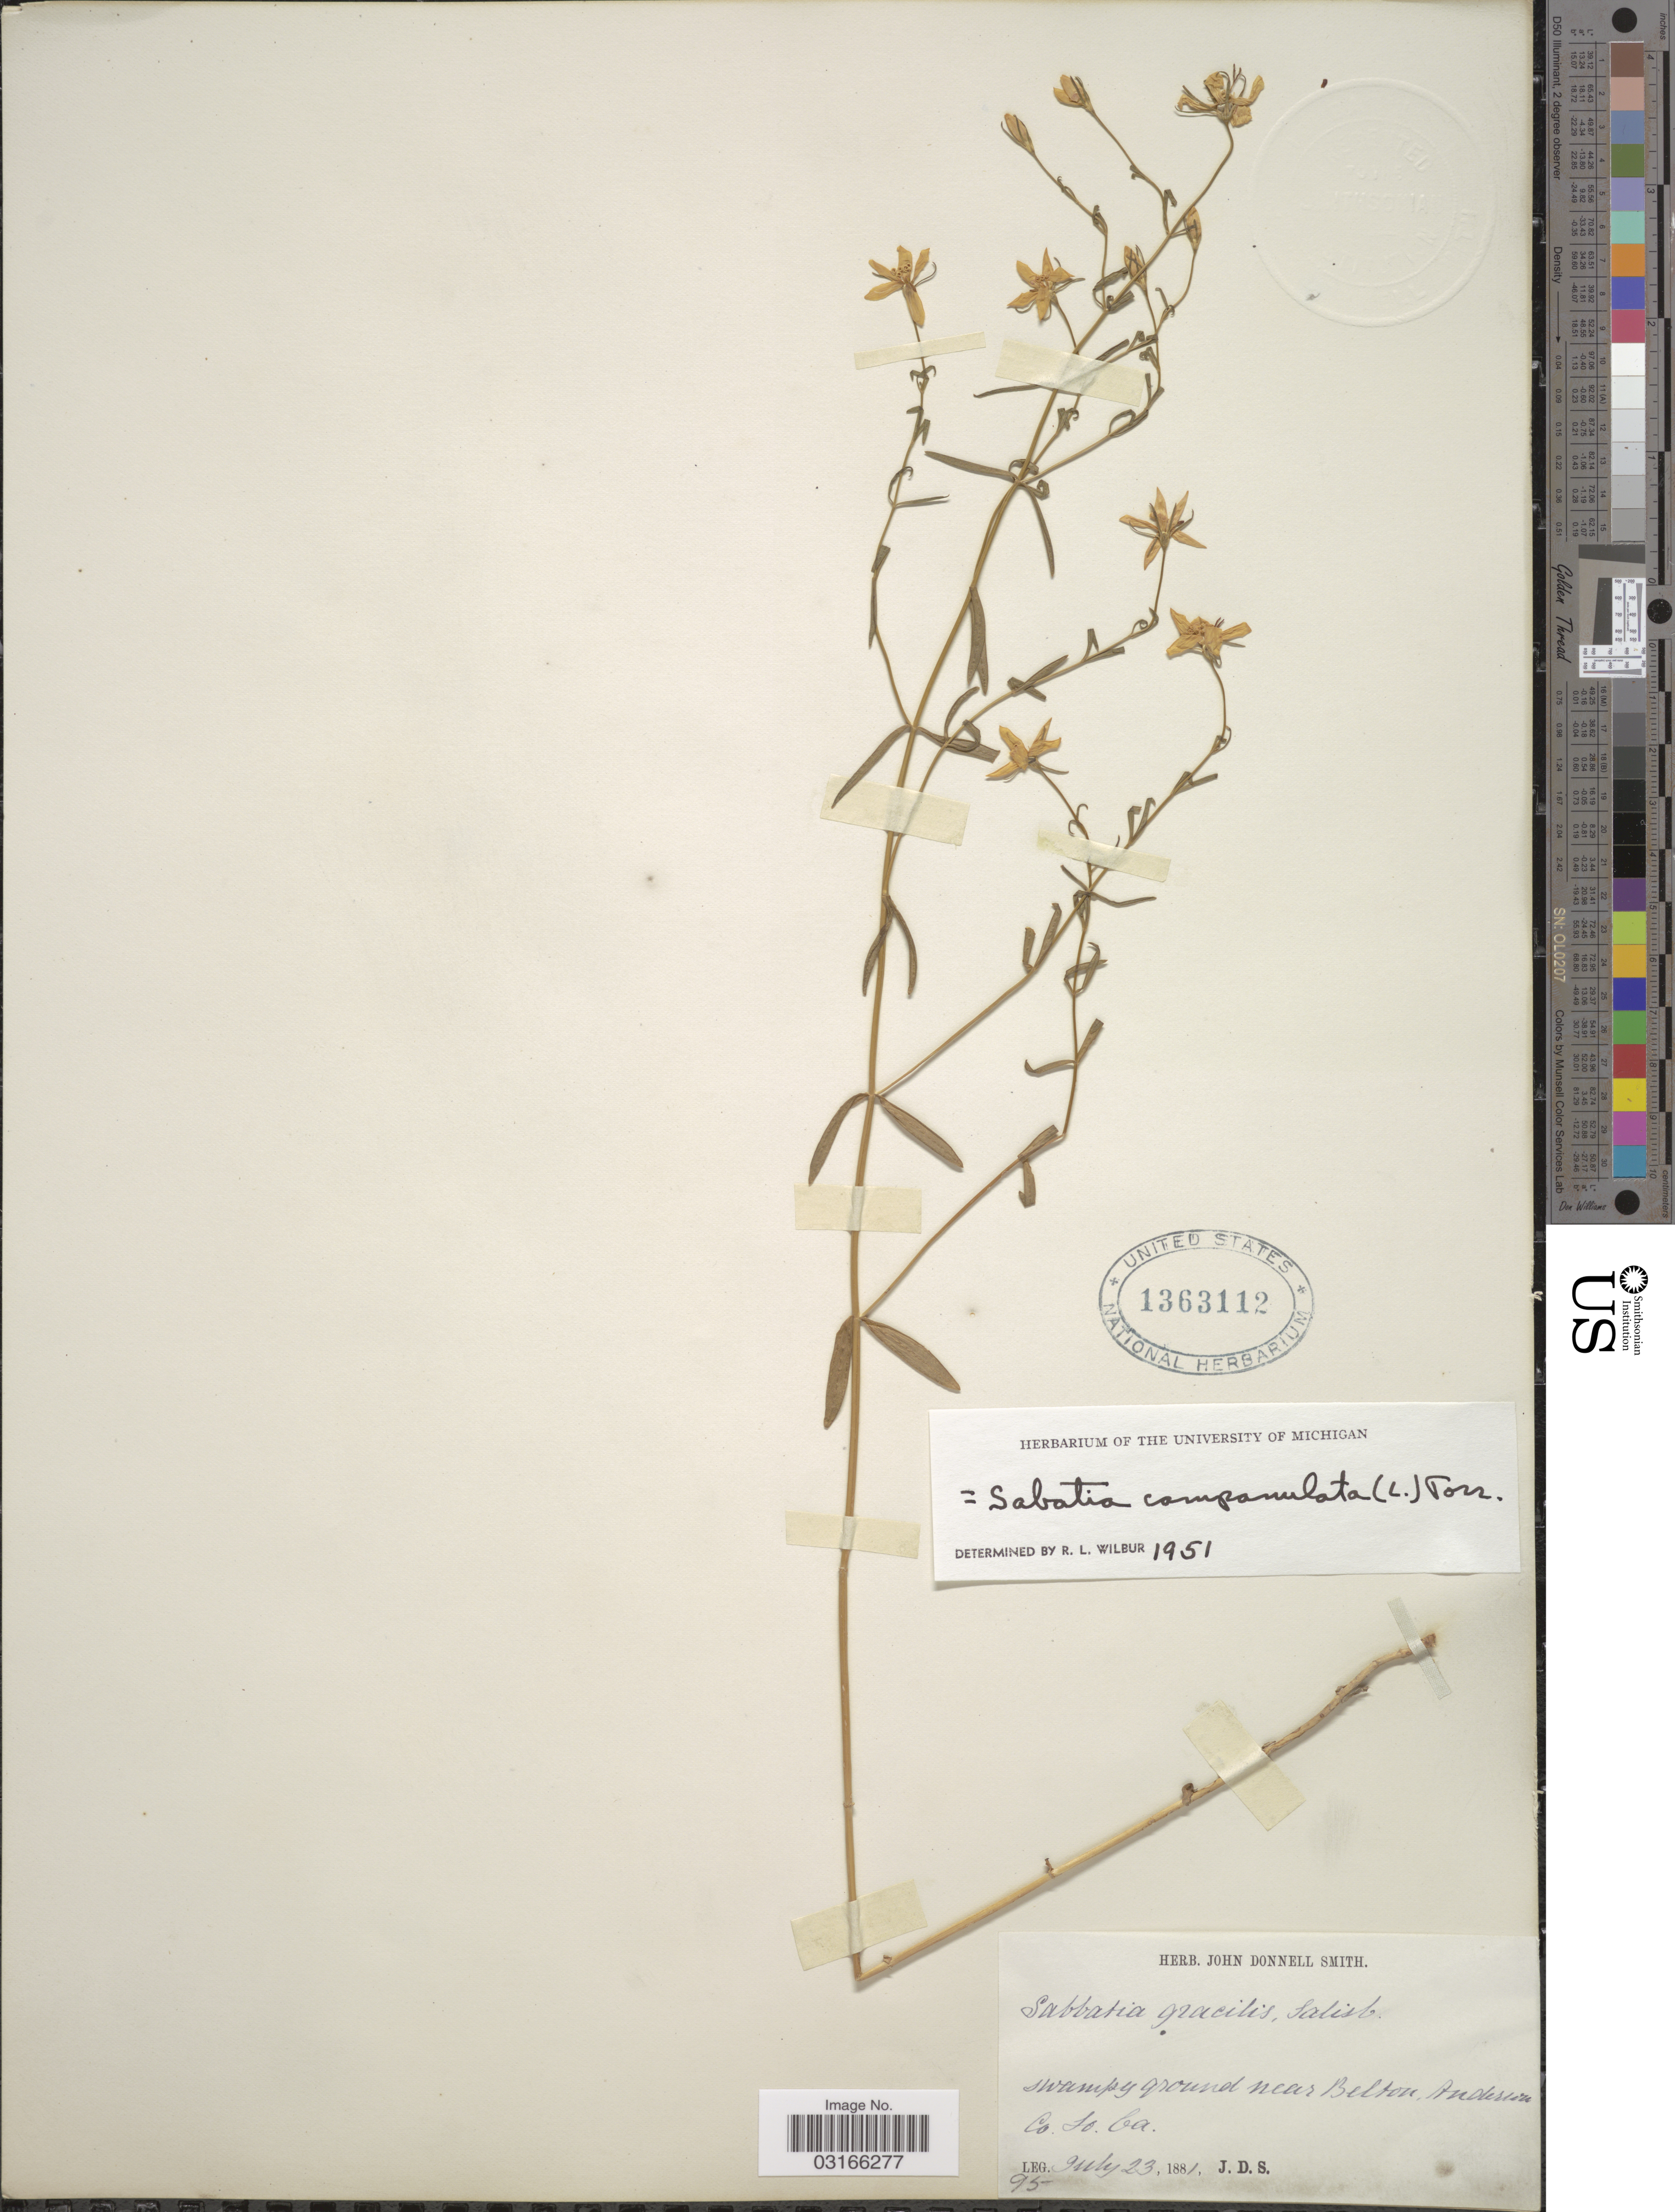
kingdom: Plantae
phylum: Tracheophyta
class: Magnoliopsida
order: Gentianales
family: Gentianaceae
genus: Sabatia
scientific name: Sabatia campanulata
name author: (L.) Torr.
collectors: J. Donnell Smith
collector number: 95?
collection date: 1881-07-23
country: United States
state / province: South Carolina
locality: Swampy ground near Belton, Anderson Co. So. Ca.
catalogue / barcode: US 1363112